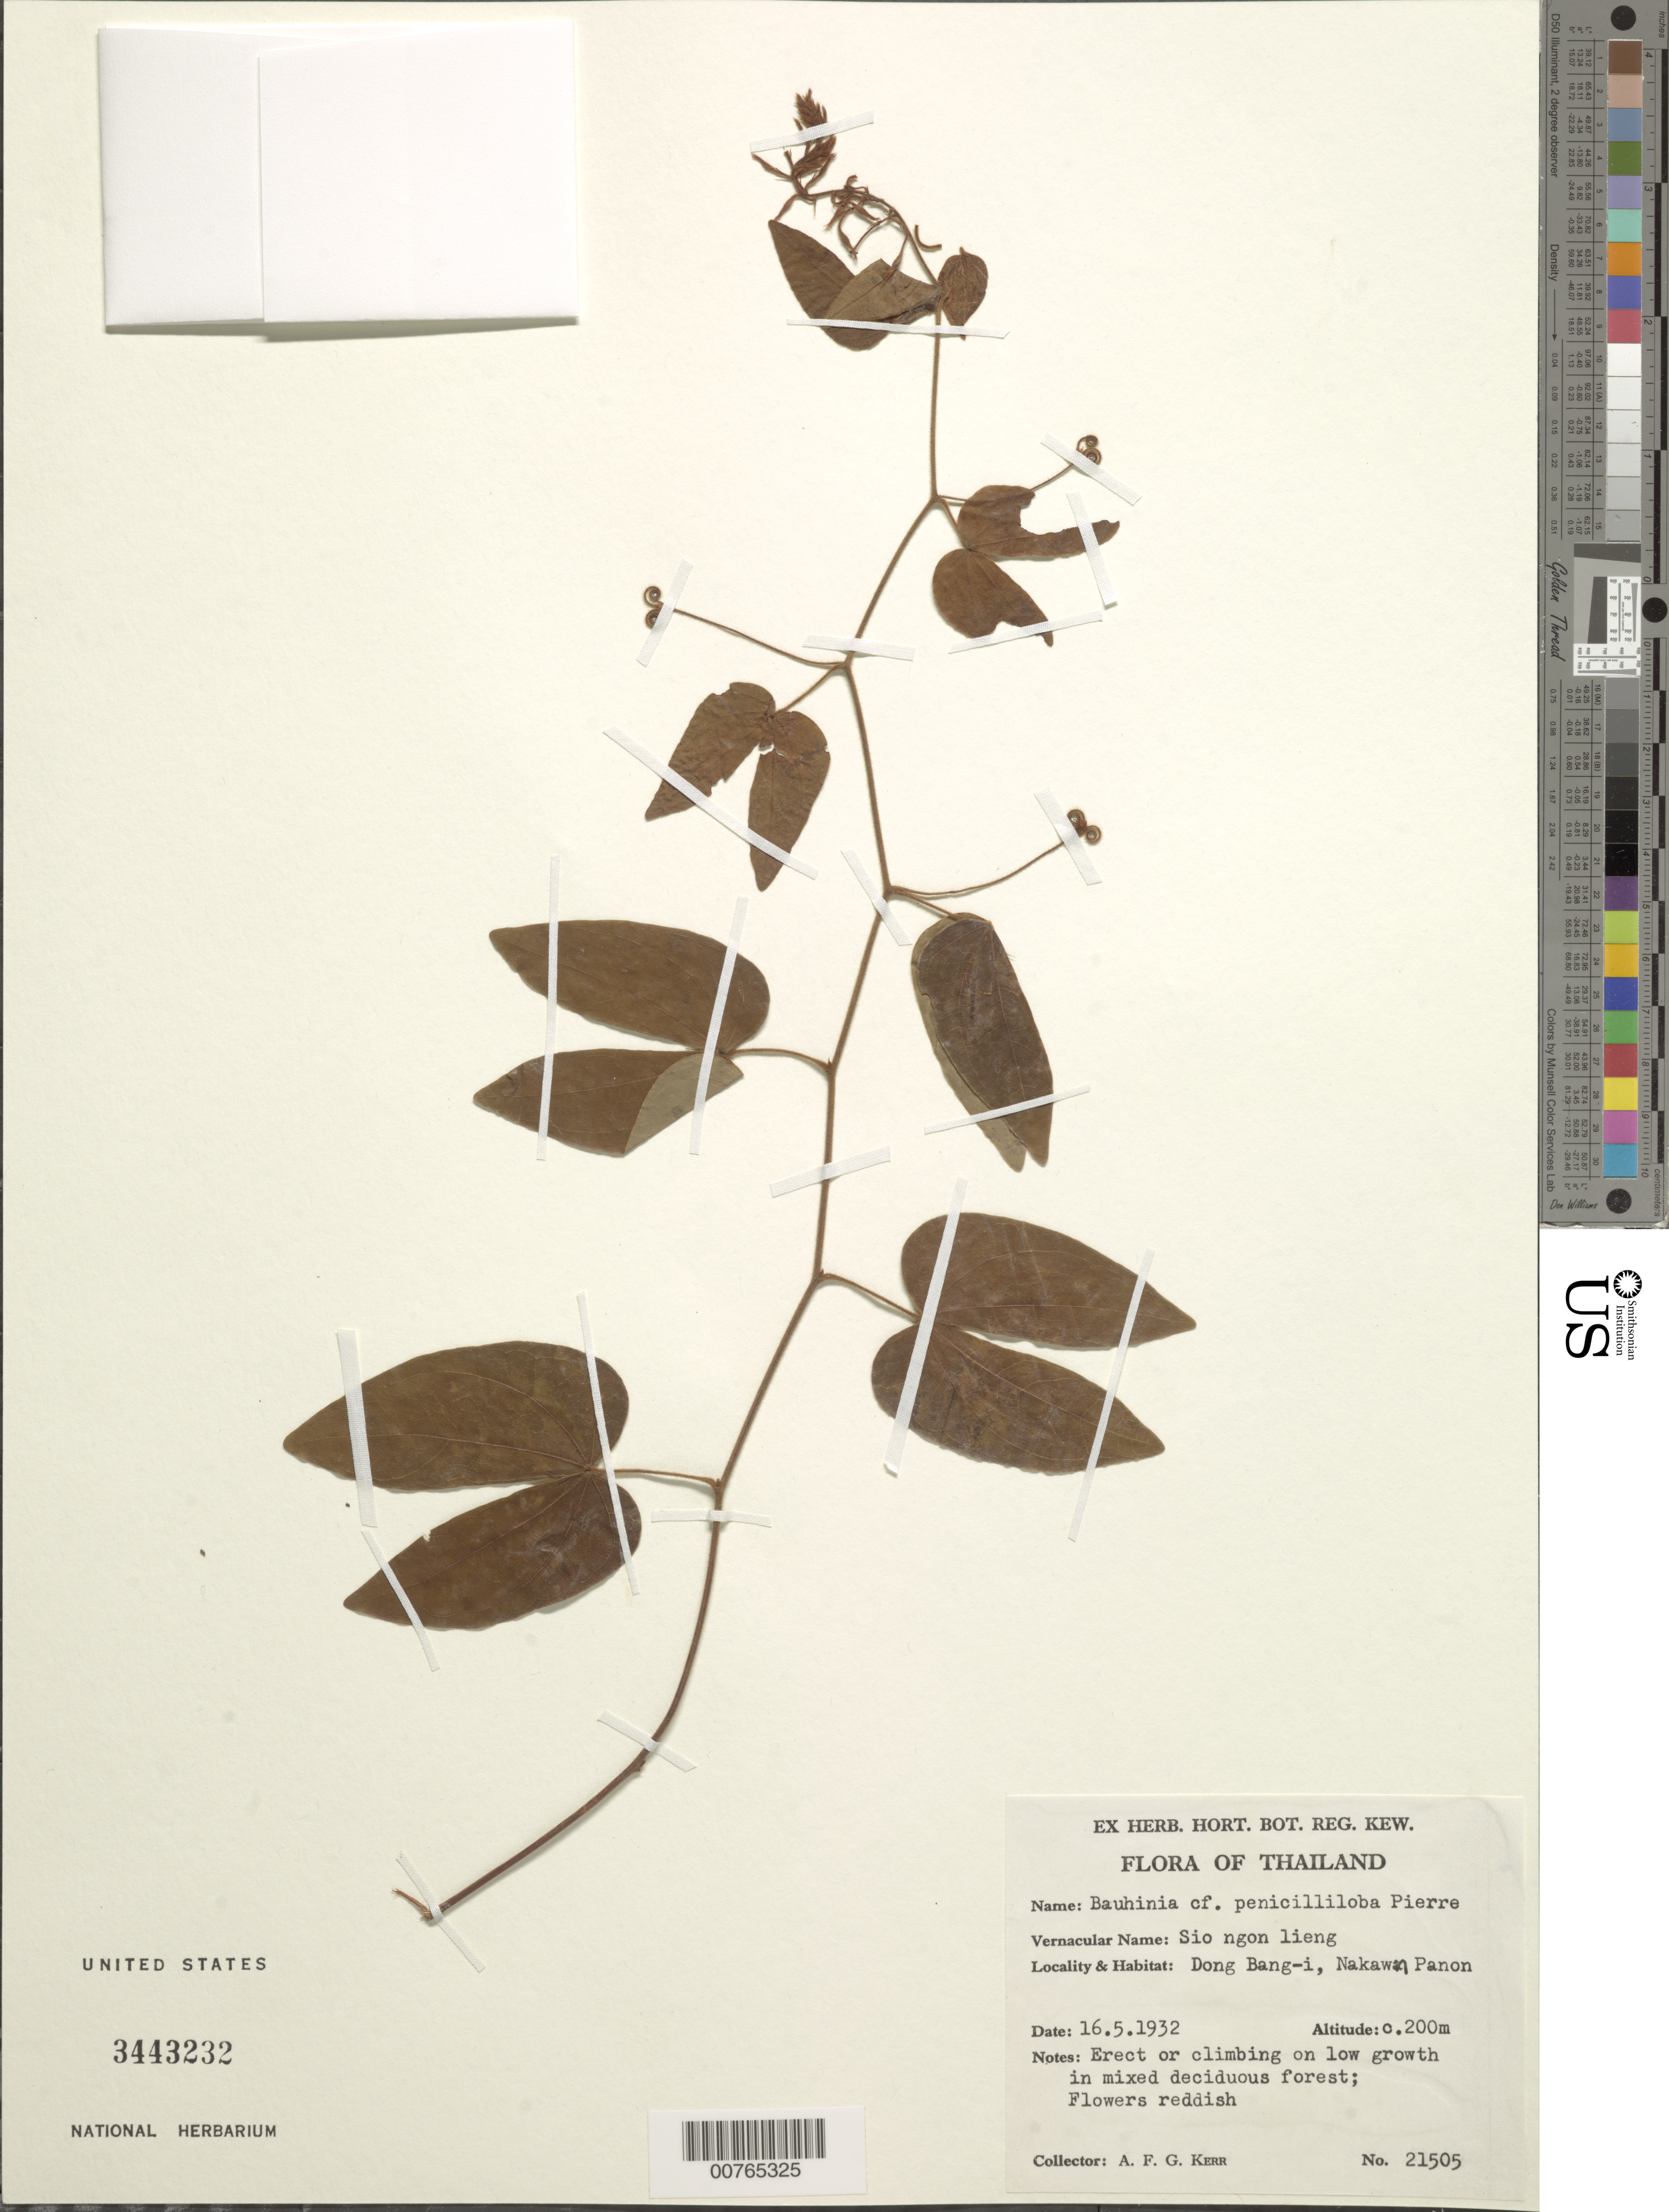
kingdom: Plantae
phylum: Tracheophyta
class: Magnoliopsida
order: Fabales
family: Fabaceae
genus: Phanera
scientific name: Phanera penicilliloba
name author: (Pierre ex Gagnep.) Sinou & Bruneau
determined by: U.S. National Herbarium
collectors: A. F. G. Kerr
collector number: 21505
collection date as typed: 16 May 1932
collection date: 1932-05-16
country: Thailand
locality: Dong Bang-i, Nakawn Panon.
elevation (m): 200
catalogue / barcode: US 3443232